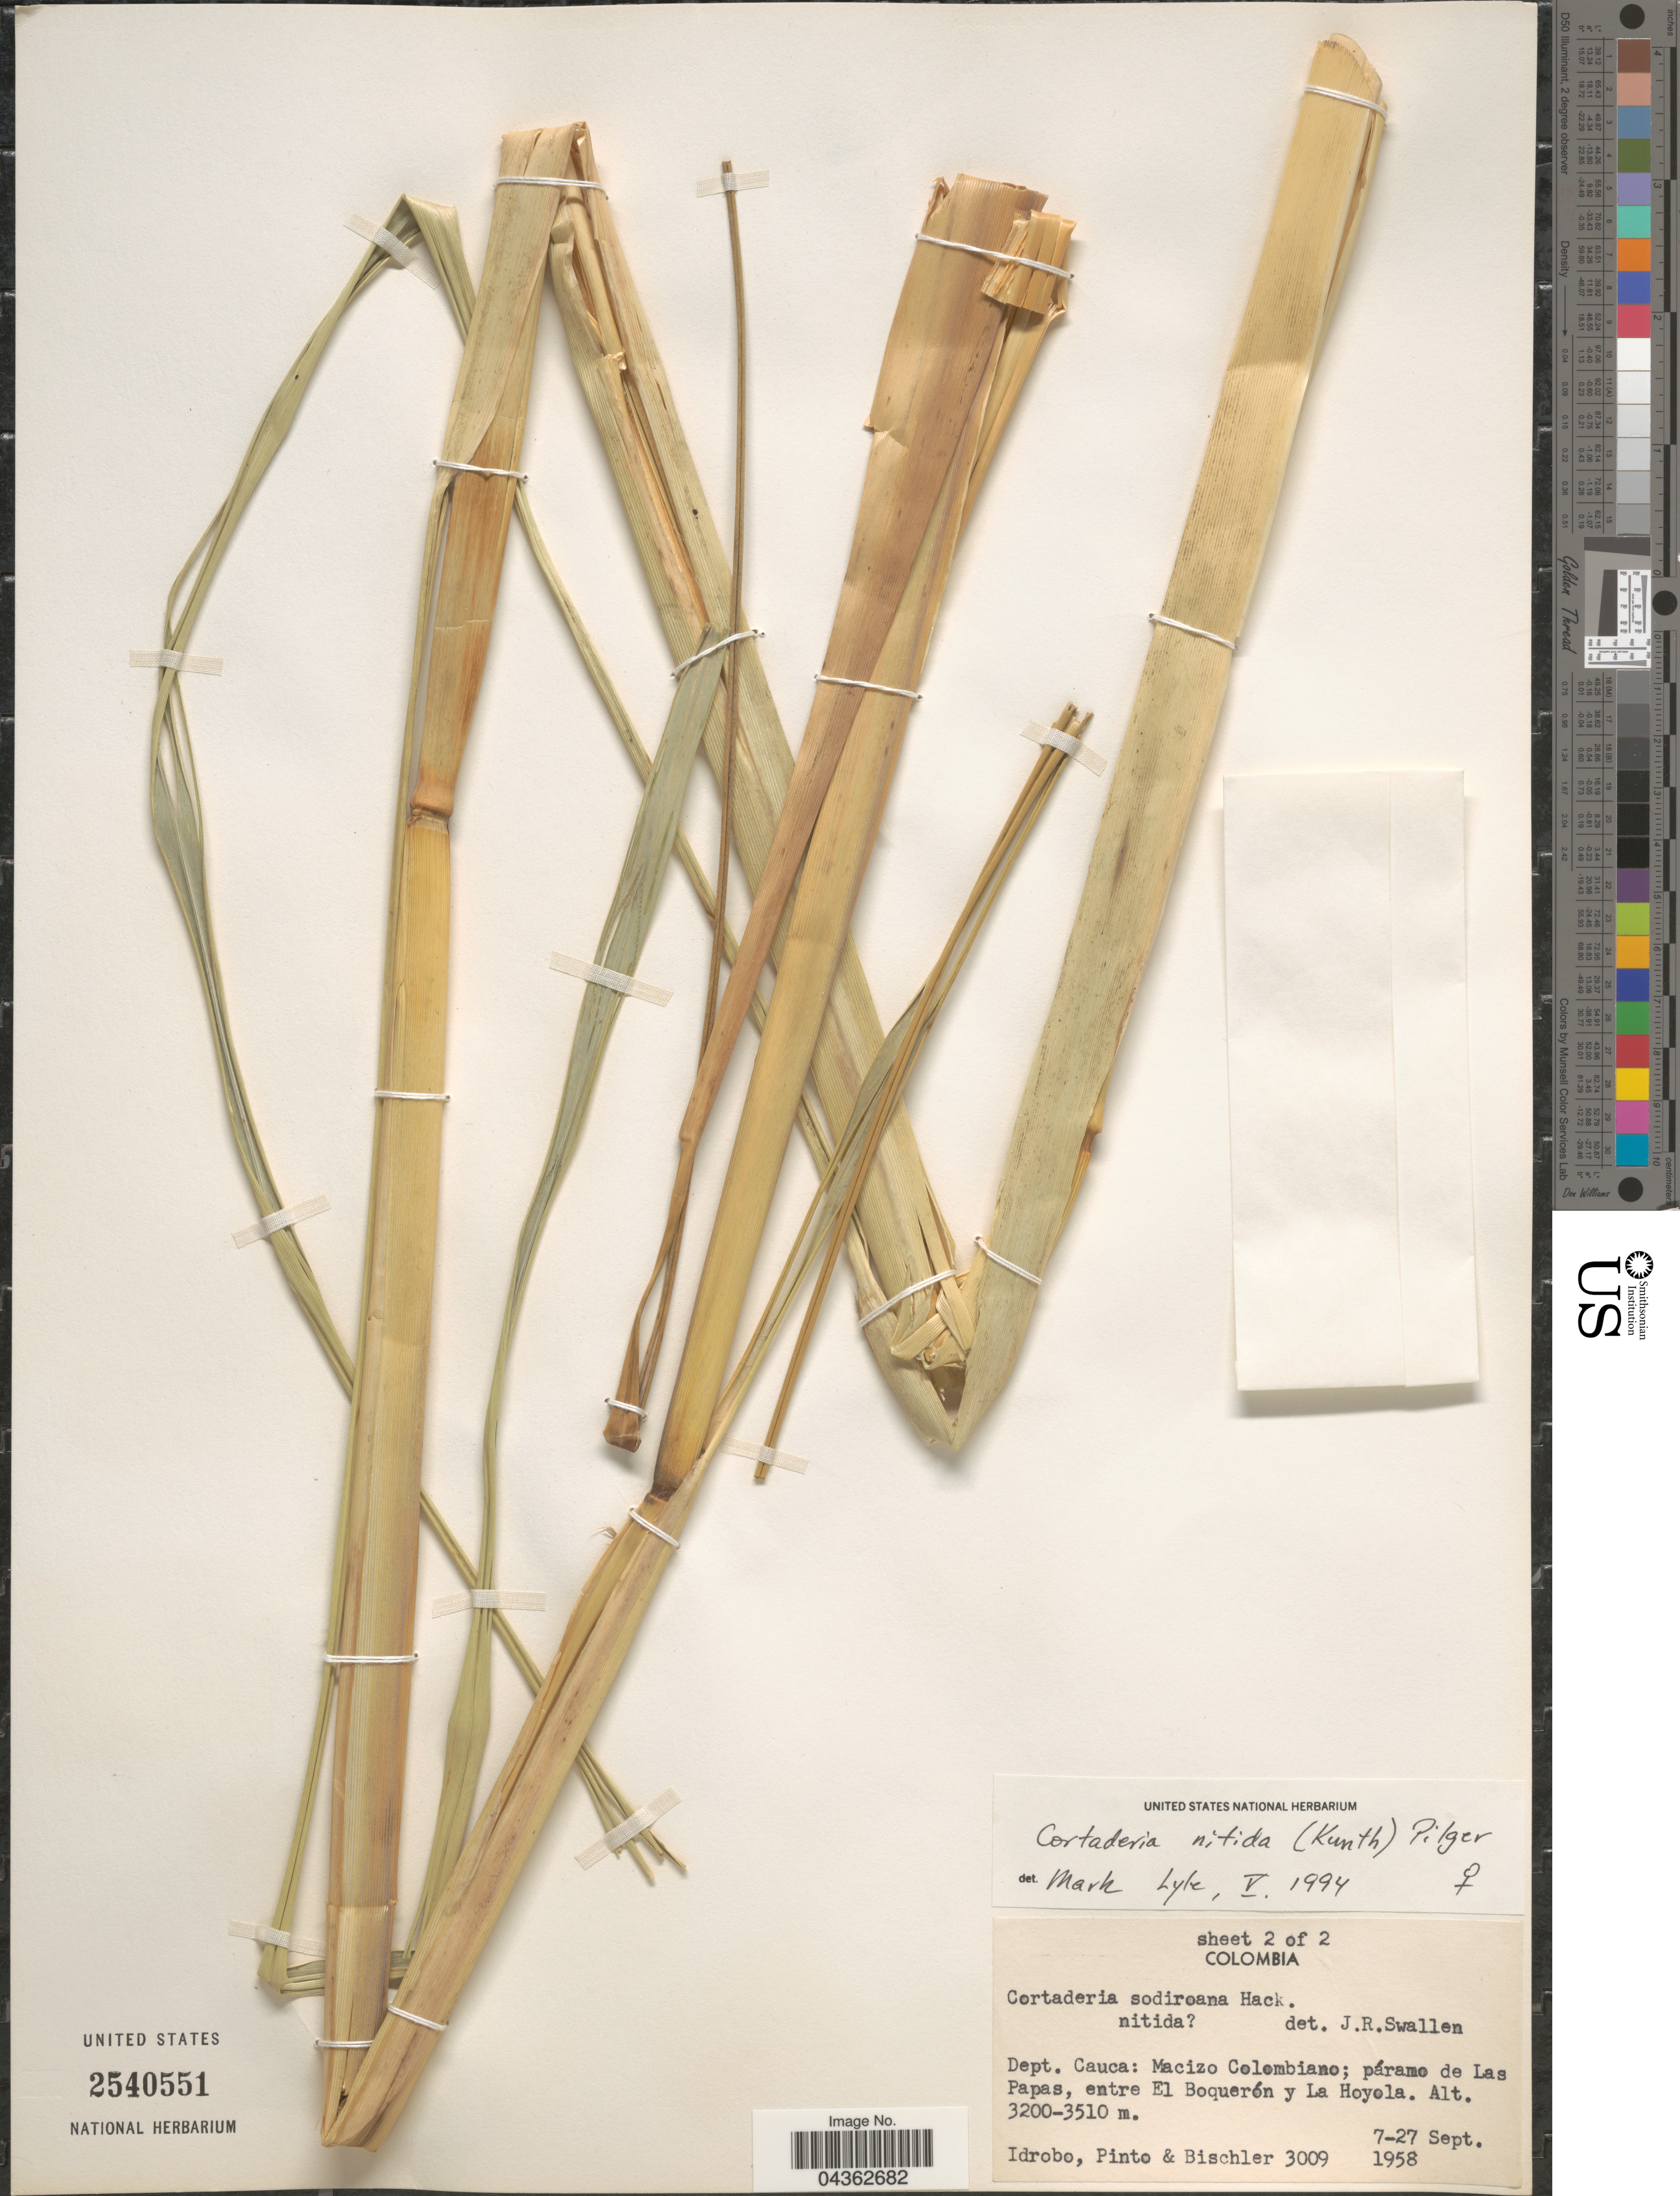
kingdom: Plantae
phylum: Tracheophyta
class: Liliopsida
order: Poales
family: Poaceae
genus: Cortaderia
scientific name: Cortaderia nitida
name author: (Kunth) Pilg.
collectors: -- Idrobo, Pinto, -- & -. Bischler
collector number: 3009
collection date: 1958-09-07/1958-09-27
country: Colombia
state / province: Cauca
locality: Dept. Cauca: Macizo Colombiano; páramo de Las Papas, entre El Boquerón y La Hoyola.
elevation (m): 3200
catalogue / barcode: US 2540551